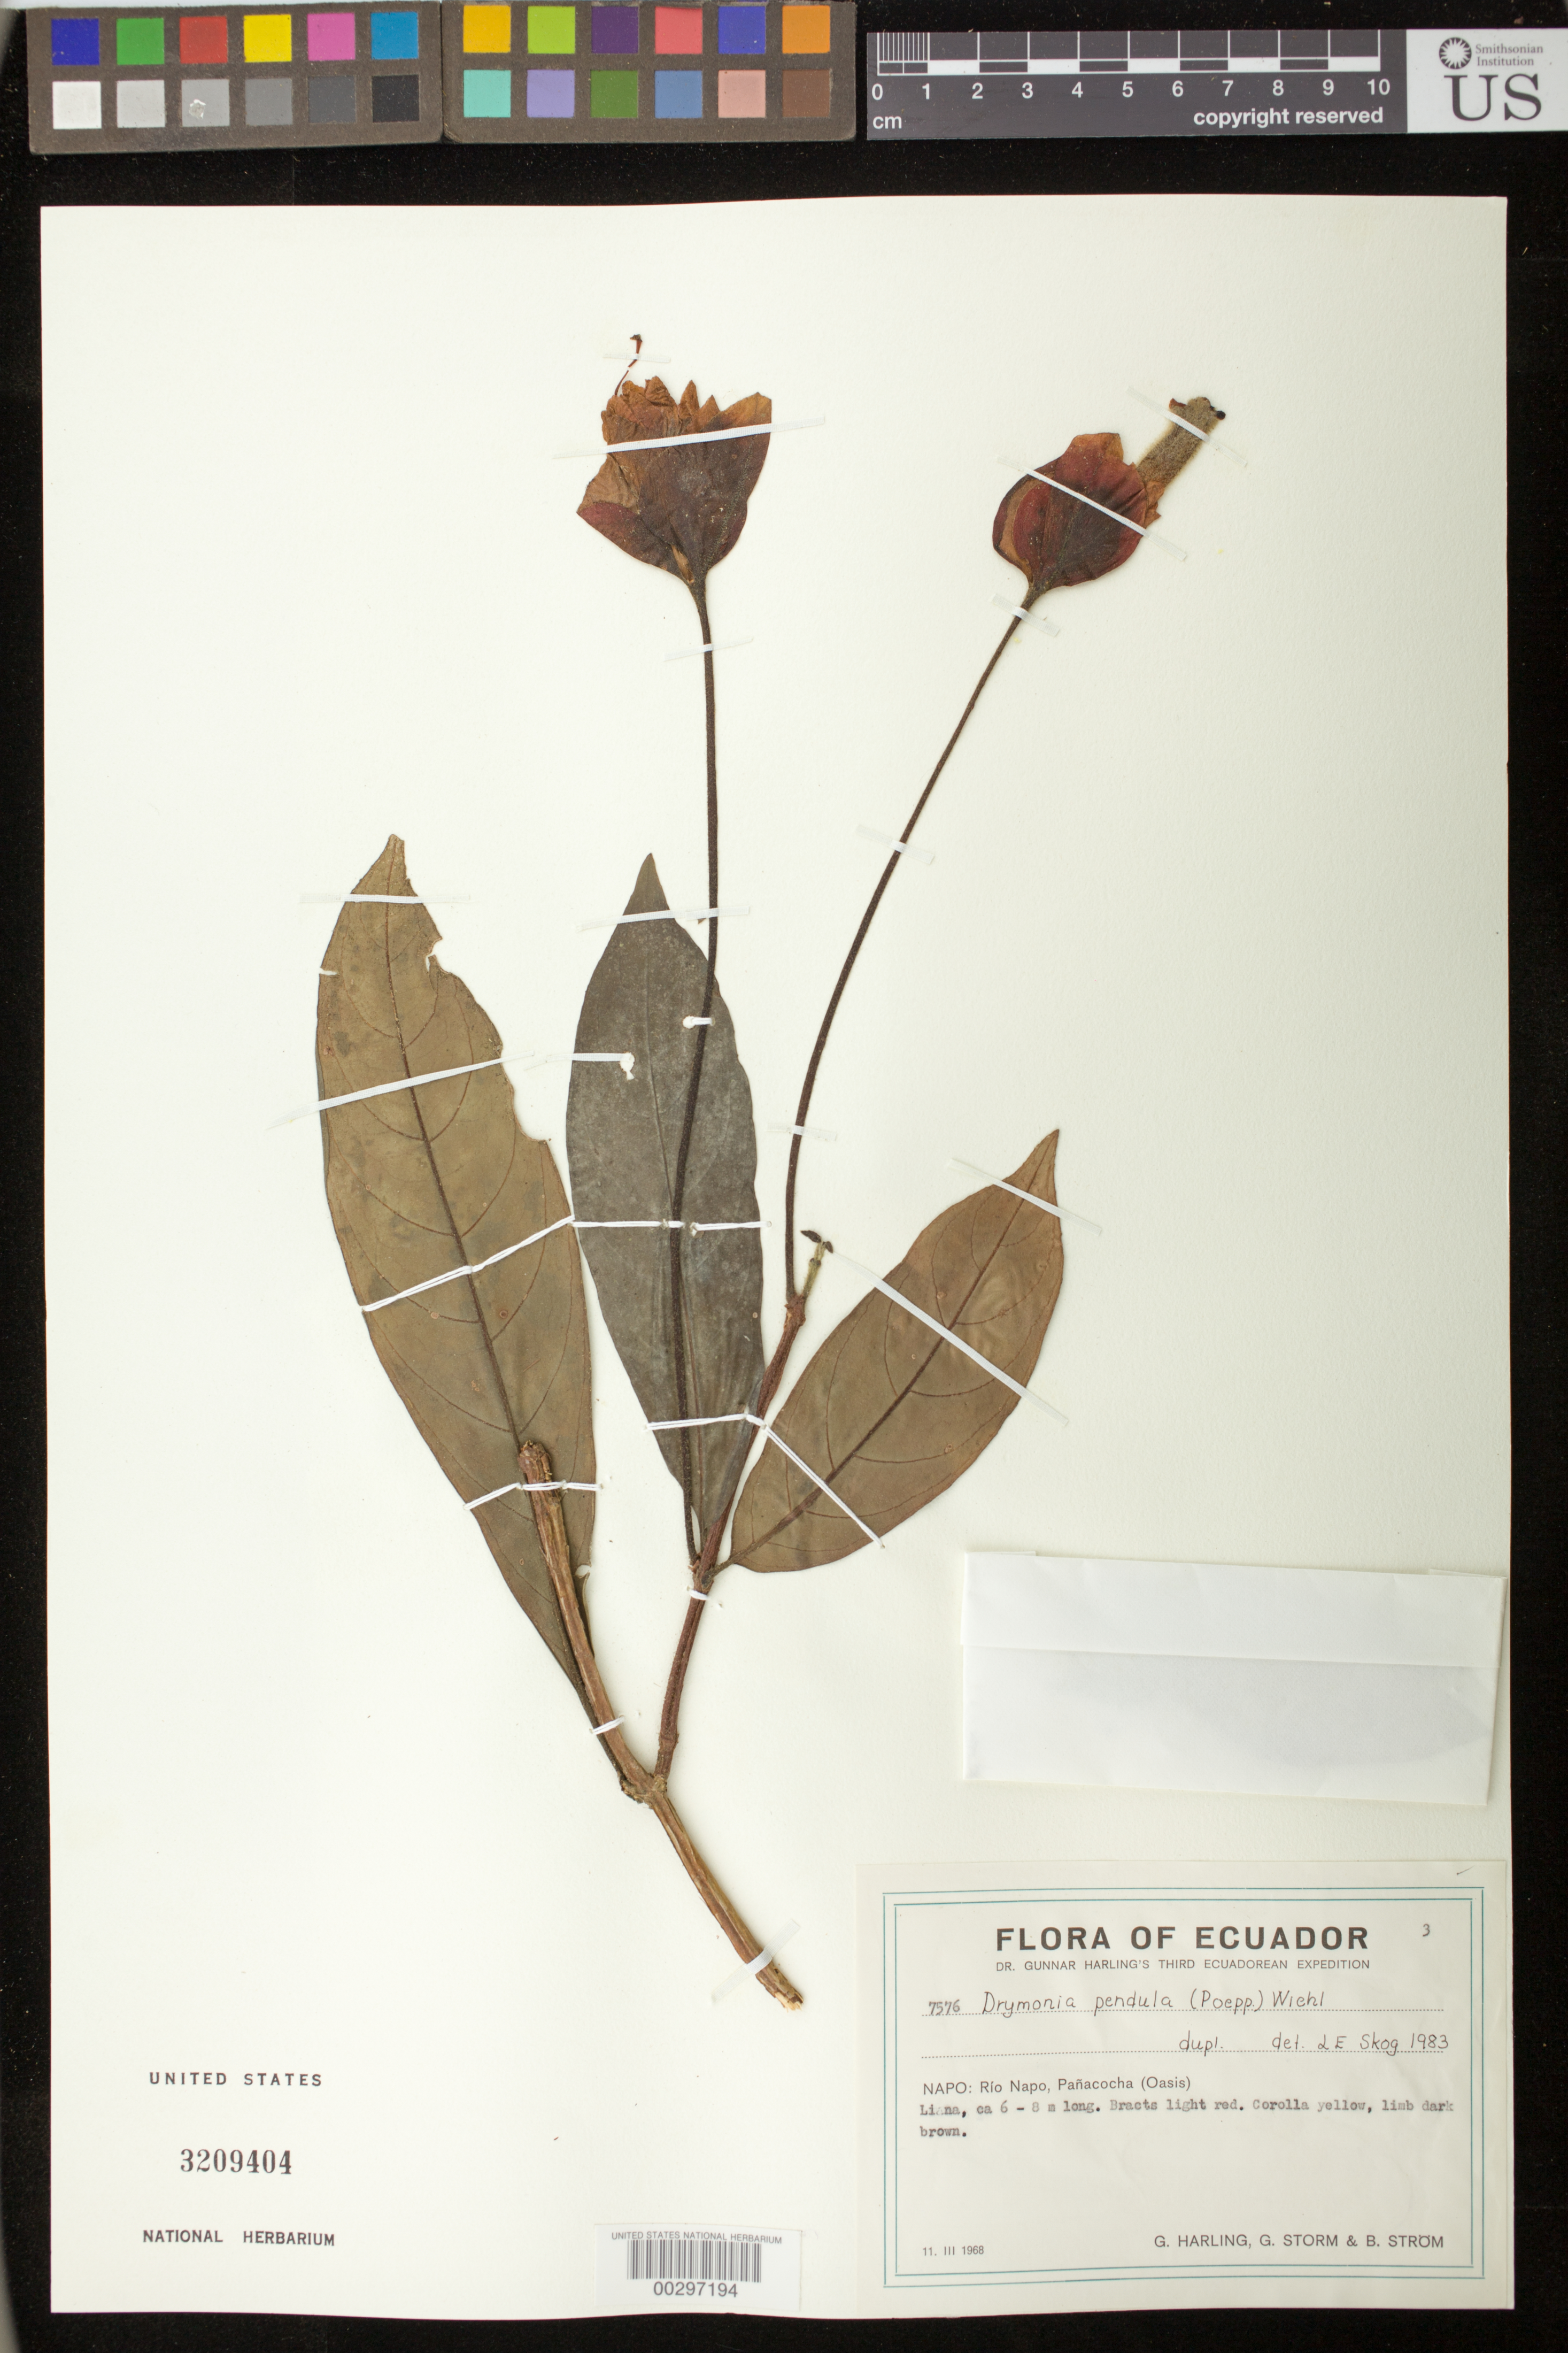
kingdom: Plantae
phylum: Tracheophyta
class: Magnoliopsida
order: Lamiales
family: Gesneriaceae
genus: Drymonia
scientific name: Drymonia pendula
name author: (Poepp.) Wiehler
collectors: G. Harling, G. Storm & B. Storm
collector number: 7576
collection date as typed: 11 Mar 1968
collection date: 1968-03-11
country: Ecuador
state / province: Napo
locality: Rio Napo, Panacocha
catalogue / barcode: US 3209404